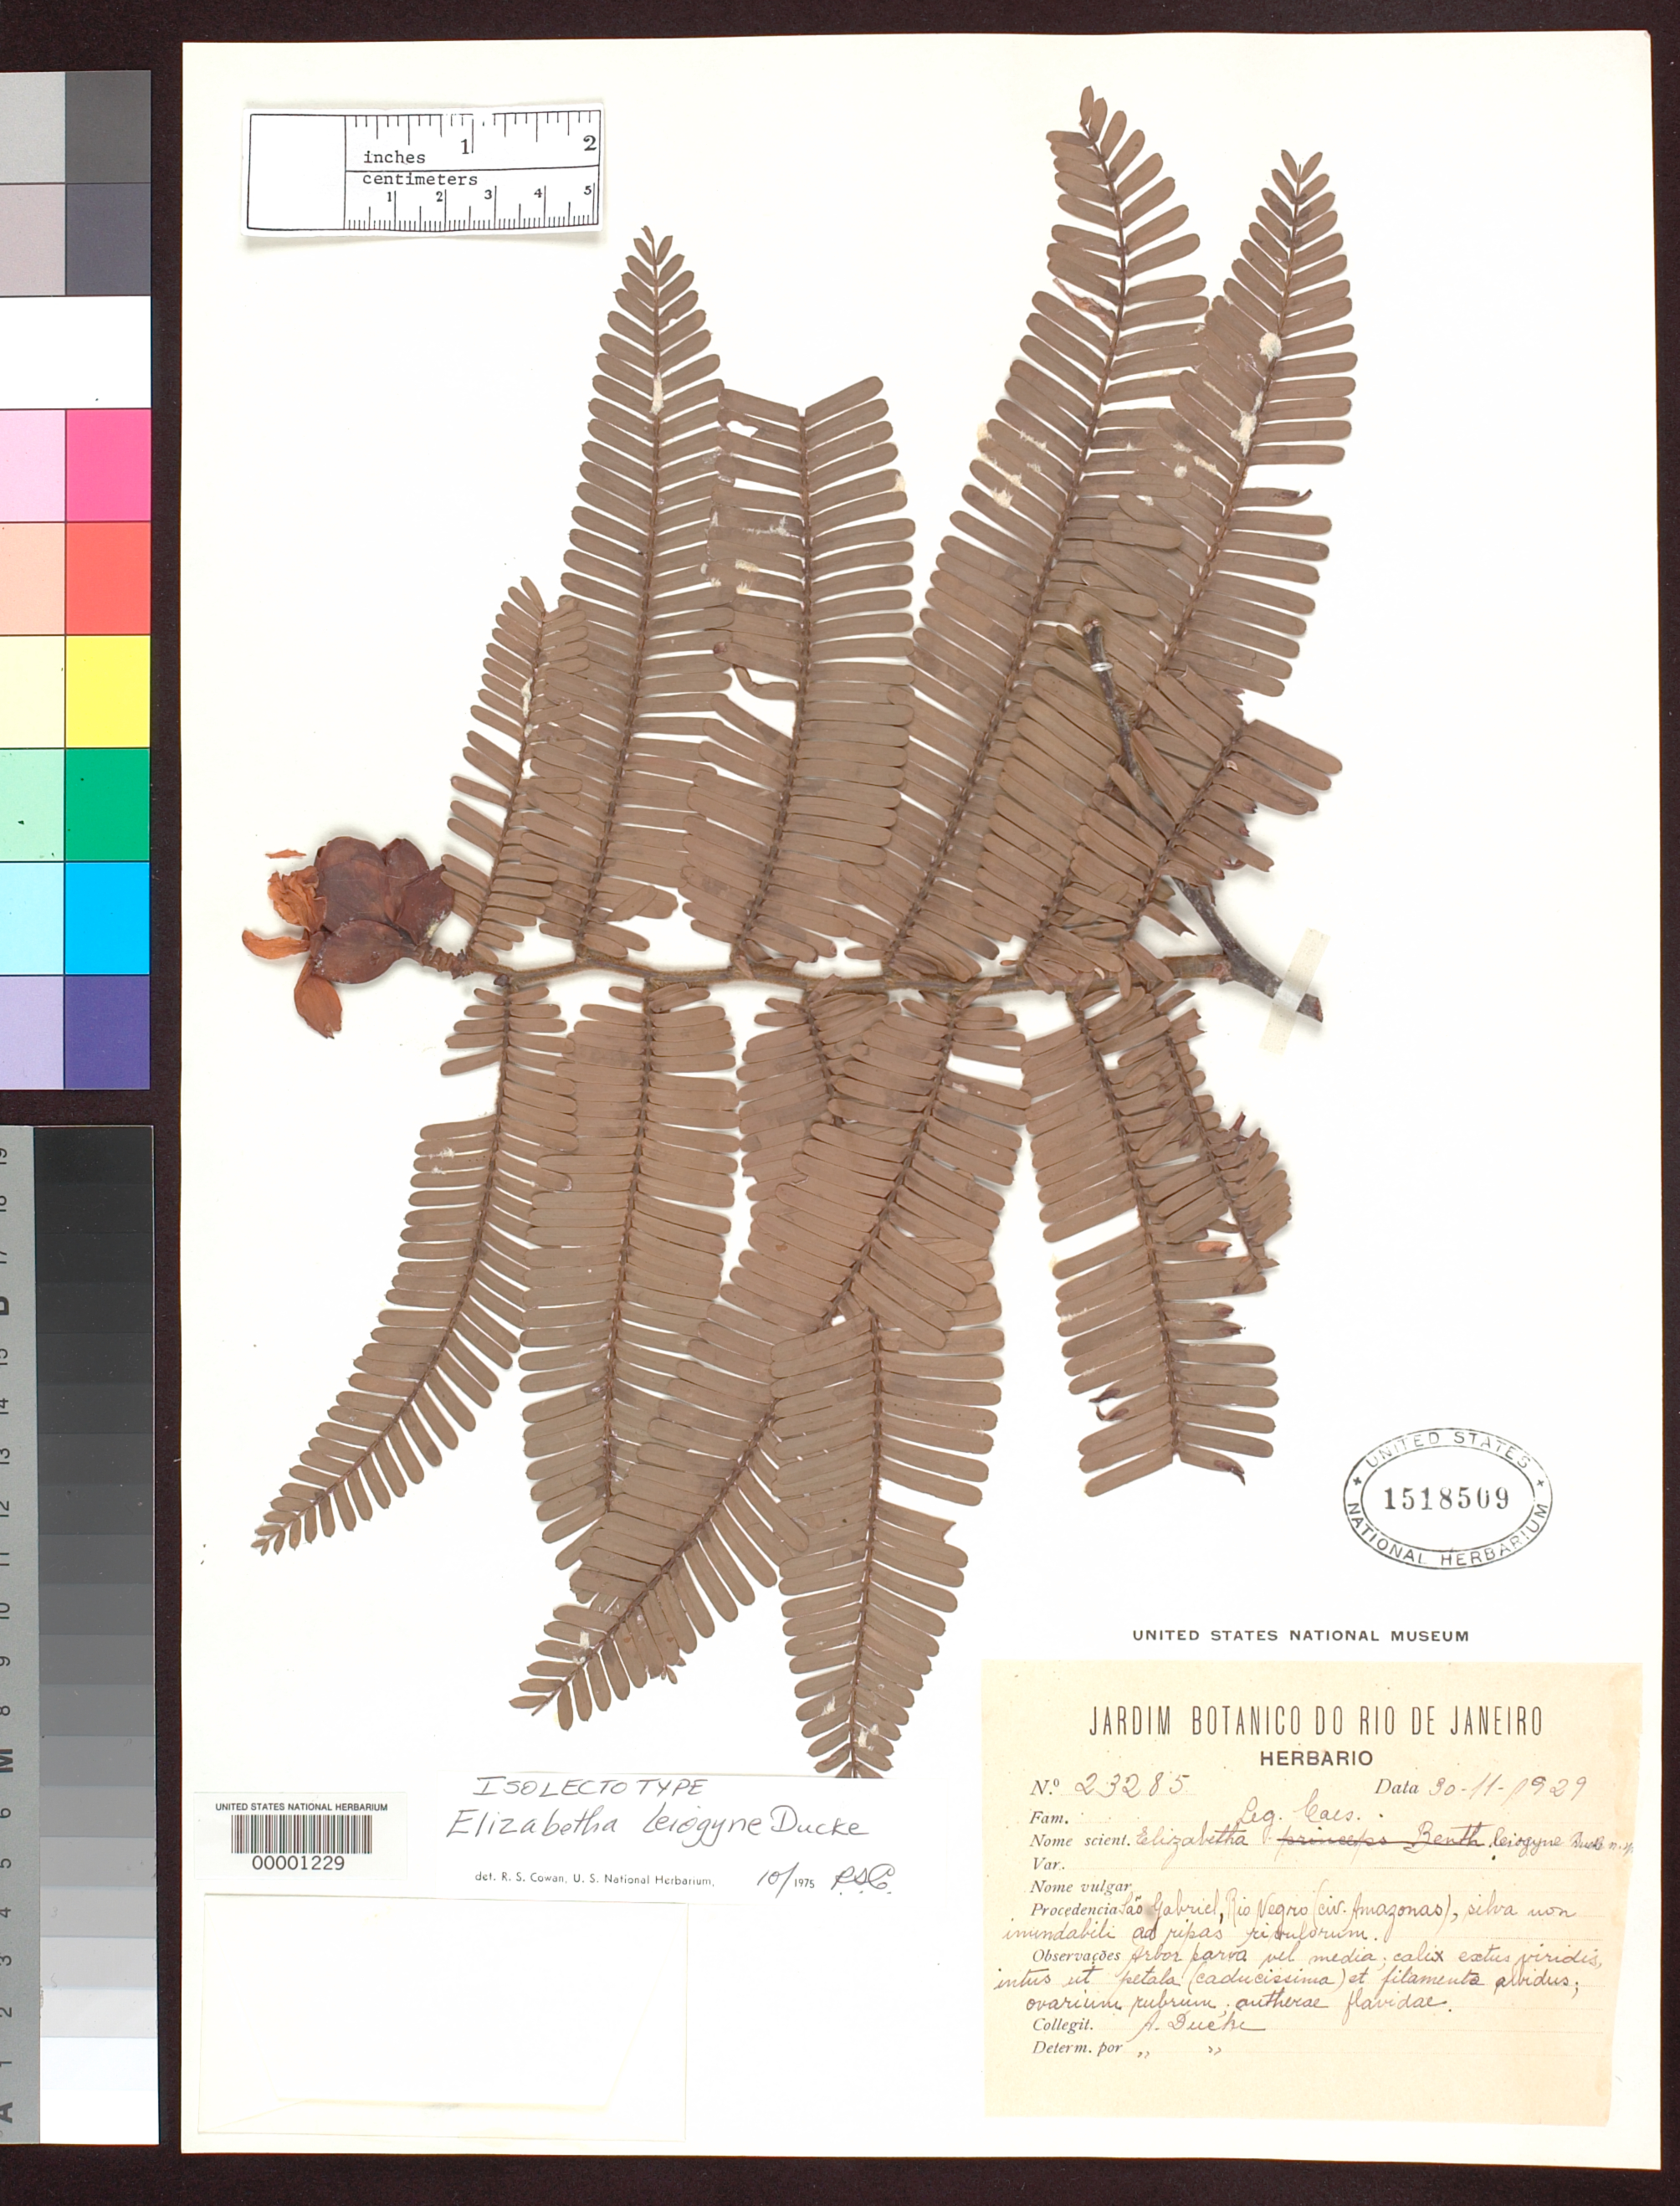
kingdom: Plantae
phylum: Tracheophyta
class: Magnoliopsida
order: Fabales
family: Fabaceae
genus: Elizabetha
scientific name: Elizabetha leiogyne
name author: Ducke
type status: Isolectotype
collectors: A. Ducke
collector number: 23285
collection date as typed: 30 Nov 1929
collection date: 1929-11-30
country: Brazil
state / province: Amazonas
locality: Gabriel, Rio Negro.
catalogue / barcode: US 1518509